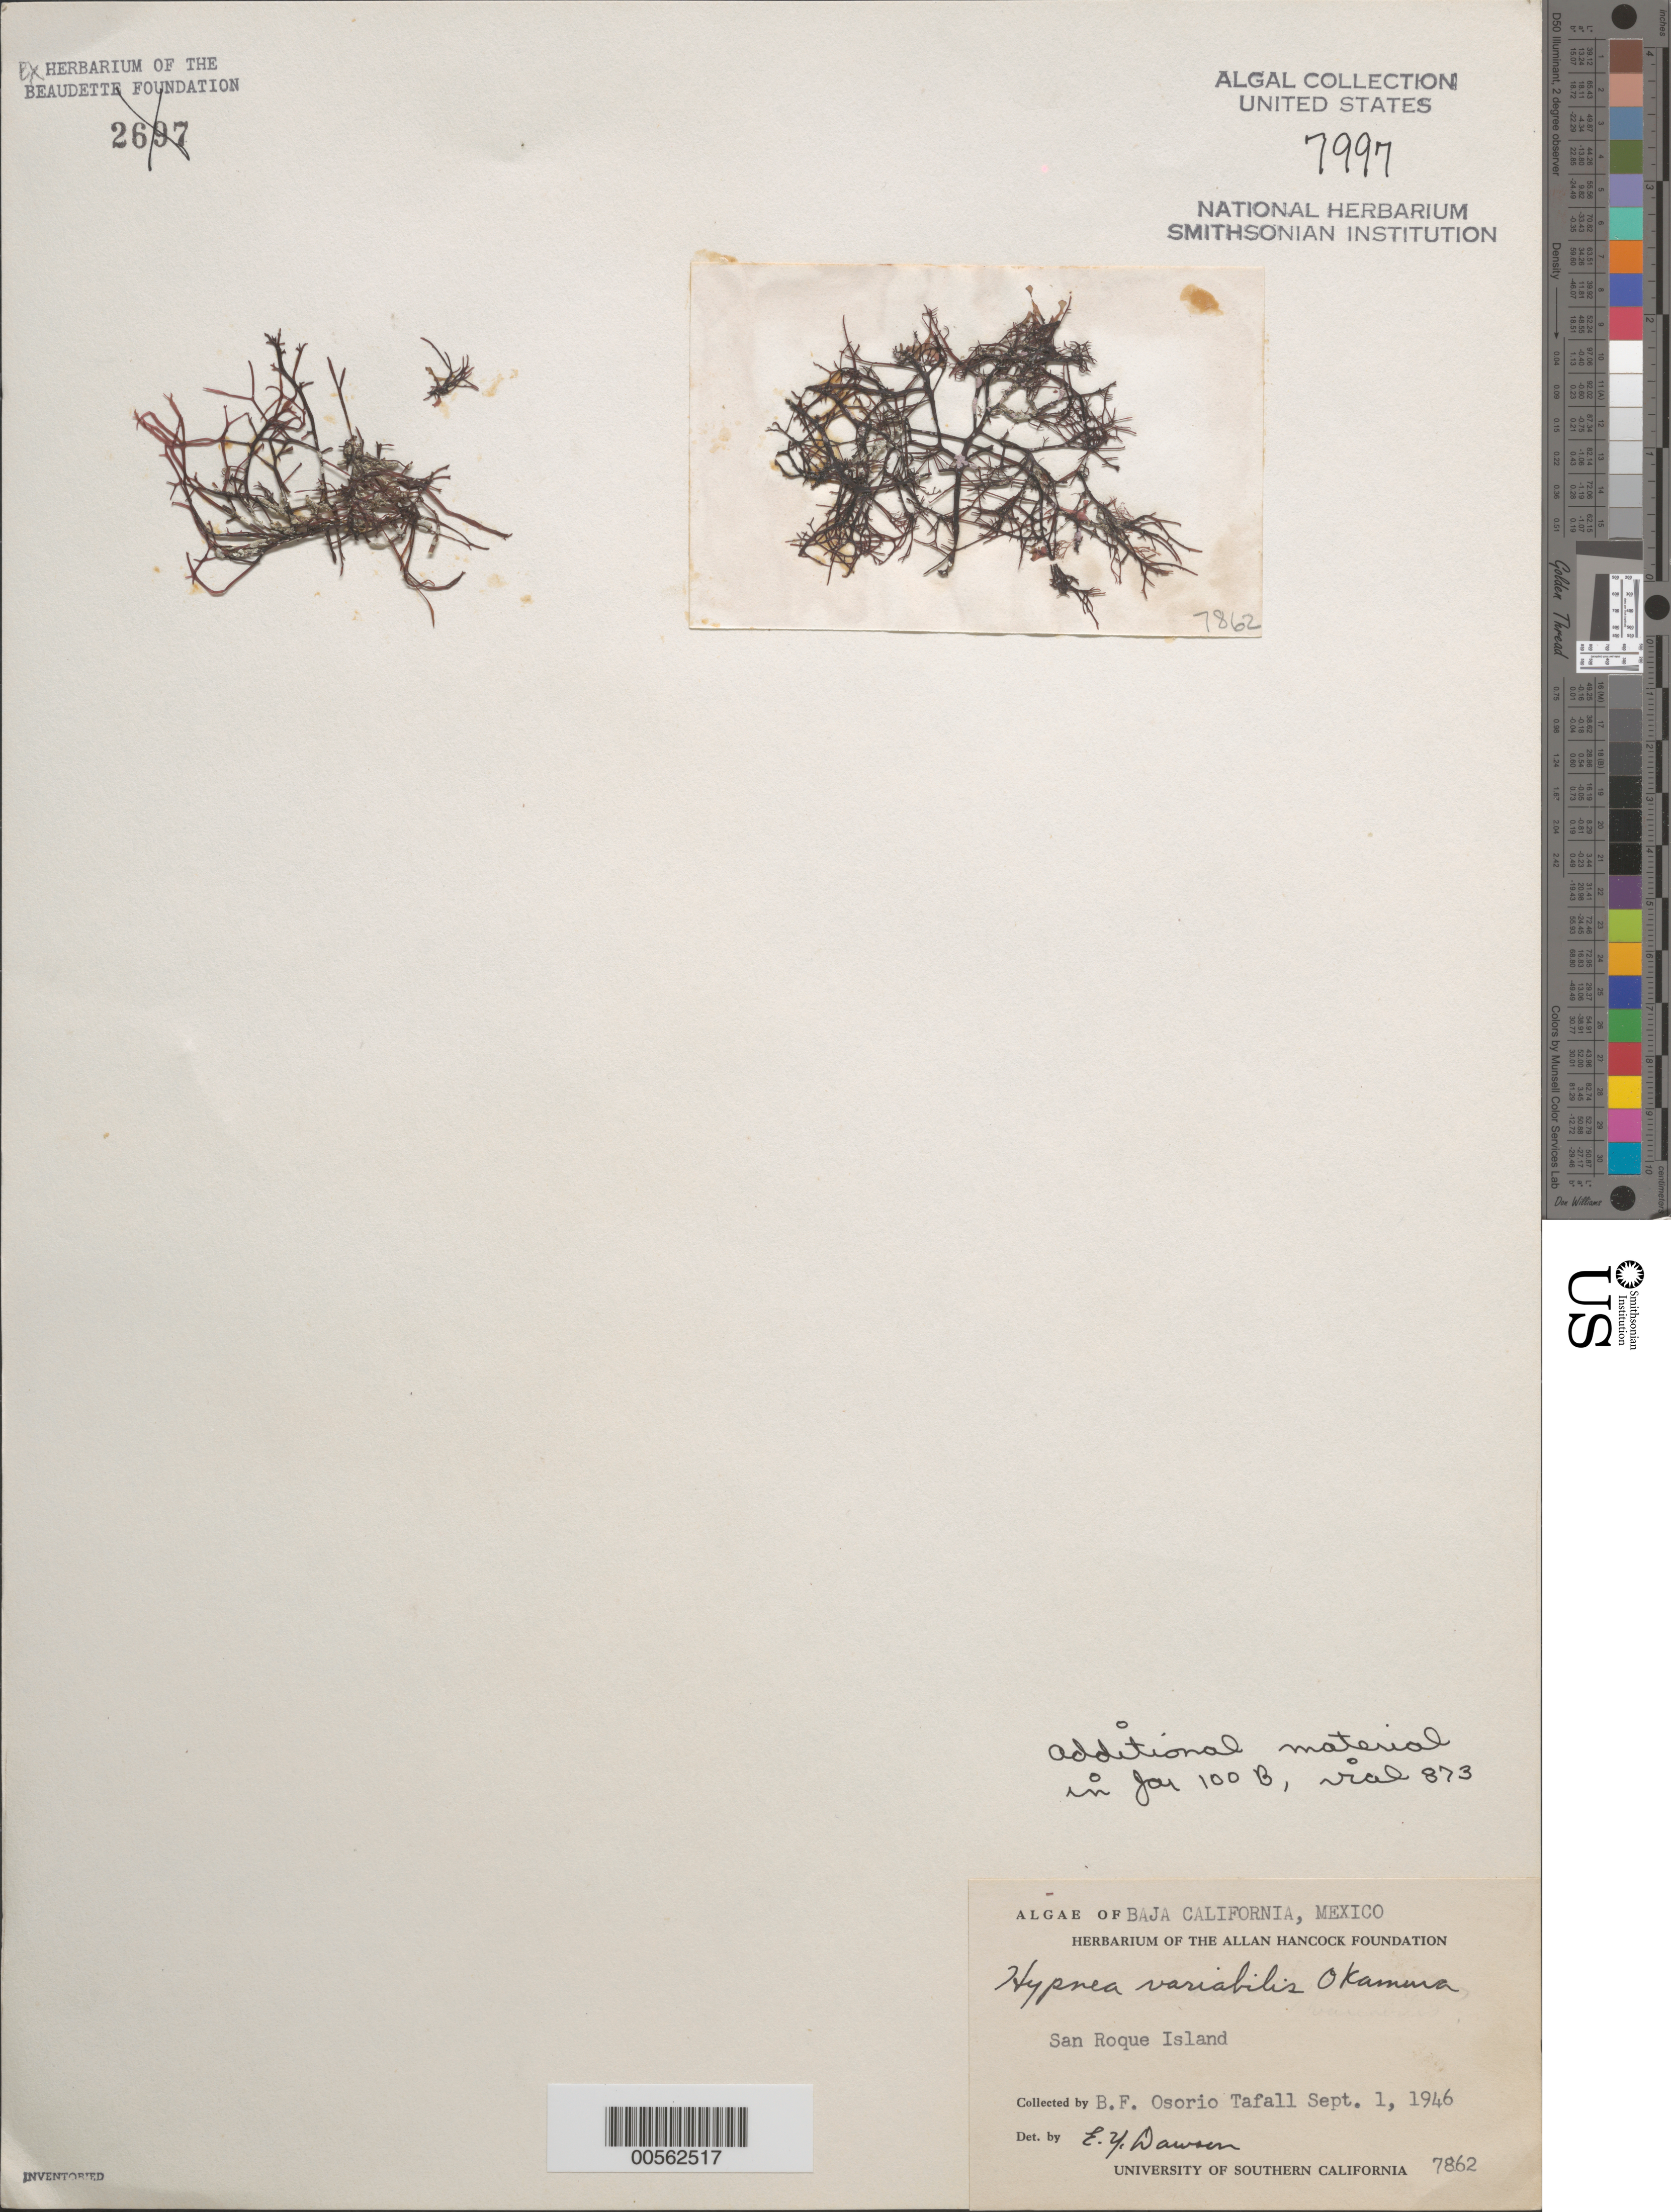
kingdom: Plantae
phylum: Rhodophyta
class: Florideophyceae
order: Gigartinales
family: Cystocloniaceae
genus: Hypnea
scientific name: Hypnea variabilis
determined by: Holguin Q., O.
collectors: B. Osario Tafall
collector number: EYD 7862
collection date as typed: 01 Sep 1946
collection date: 1946-09-01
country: Mexico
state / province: Baja California Sur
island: San Roque Island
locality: Isla San Roque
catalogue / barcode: US 7997